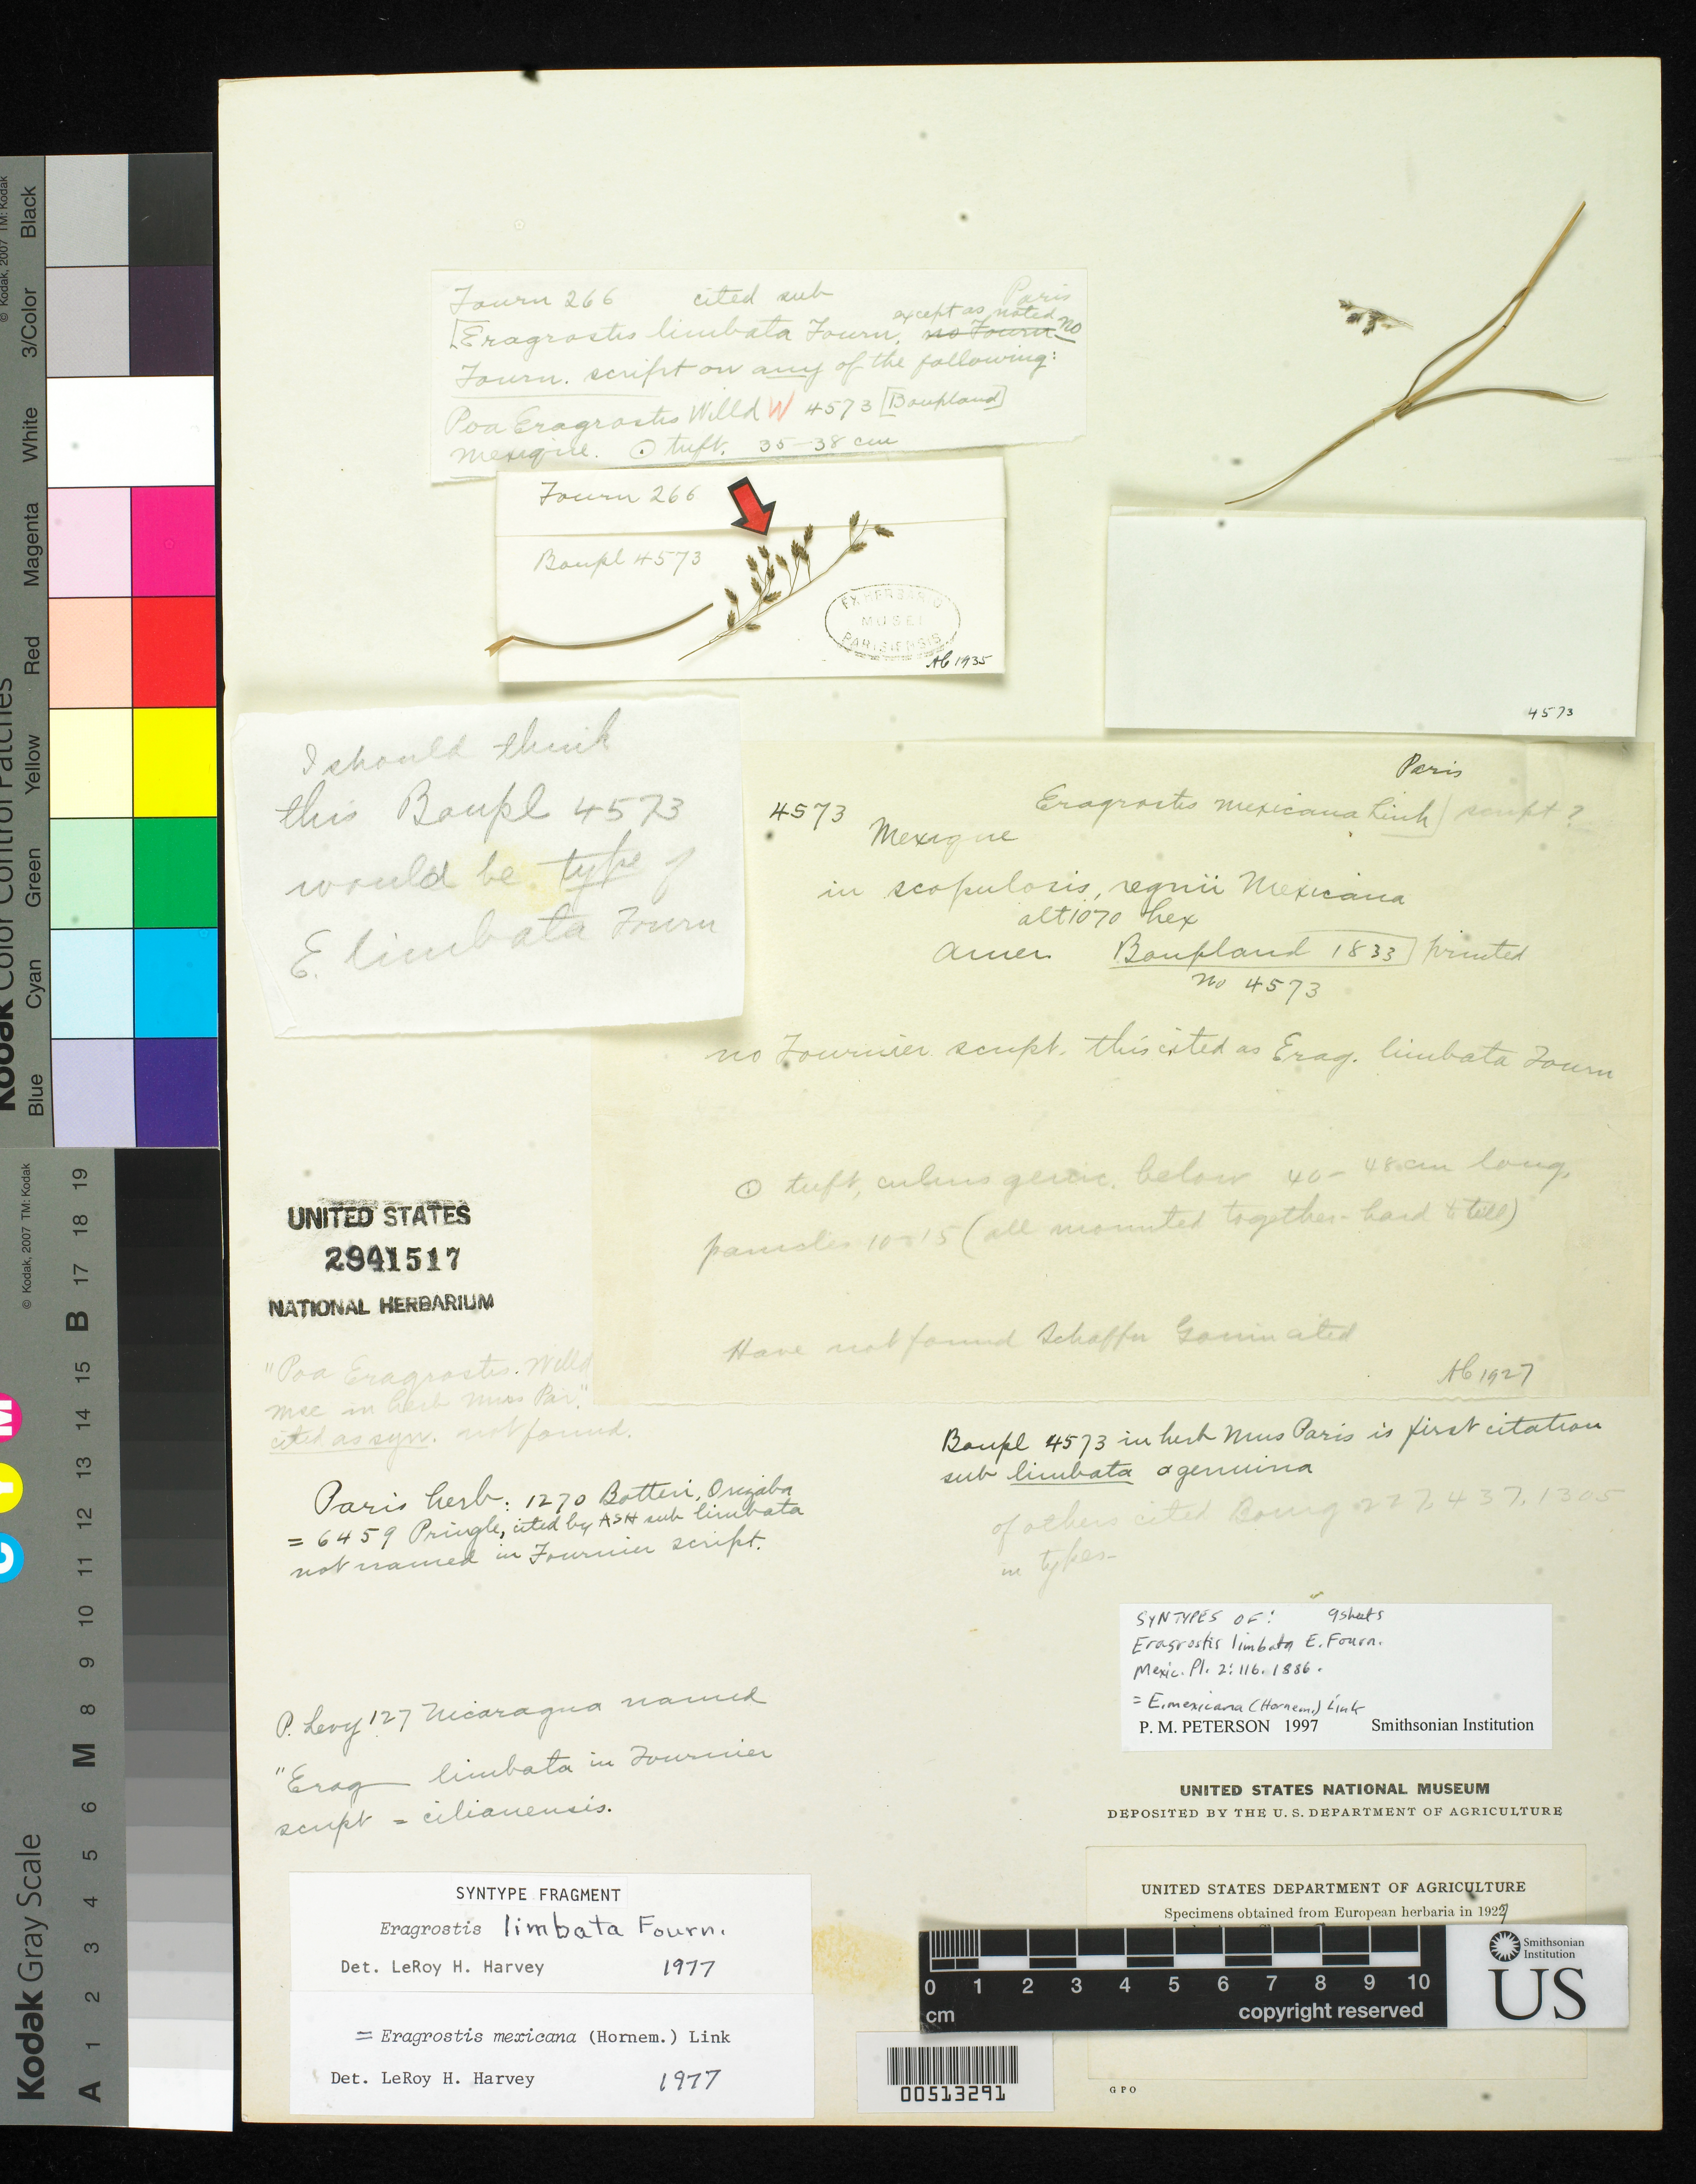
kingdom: Plantae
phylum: Tracheophyta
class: Liliopsida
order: Poales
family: Poaceae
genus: Eragrostis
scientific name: Eragrostis limbata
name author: E. Fourn.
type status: Type Fragment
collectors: A. J. A. Bonpland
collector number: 4573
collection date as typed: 1833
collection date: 1833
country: Mexico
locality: In scopuloris (scopulosis ?) regnii Mexicana. [In rocky region of Mexico?]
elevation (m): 1070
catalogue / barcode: US 2941517